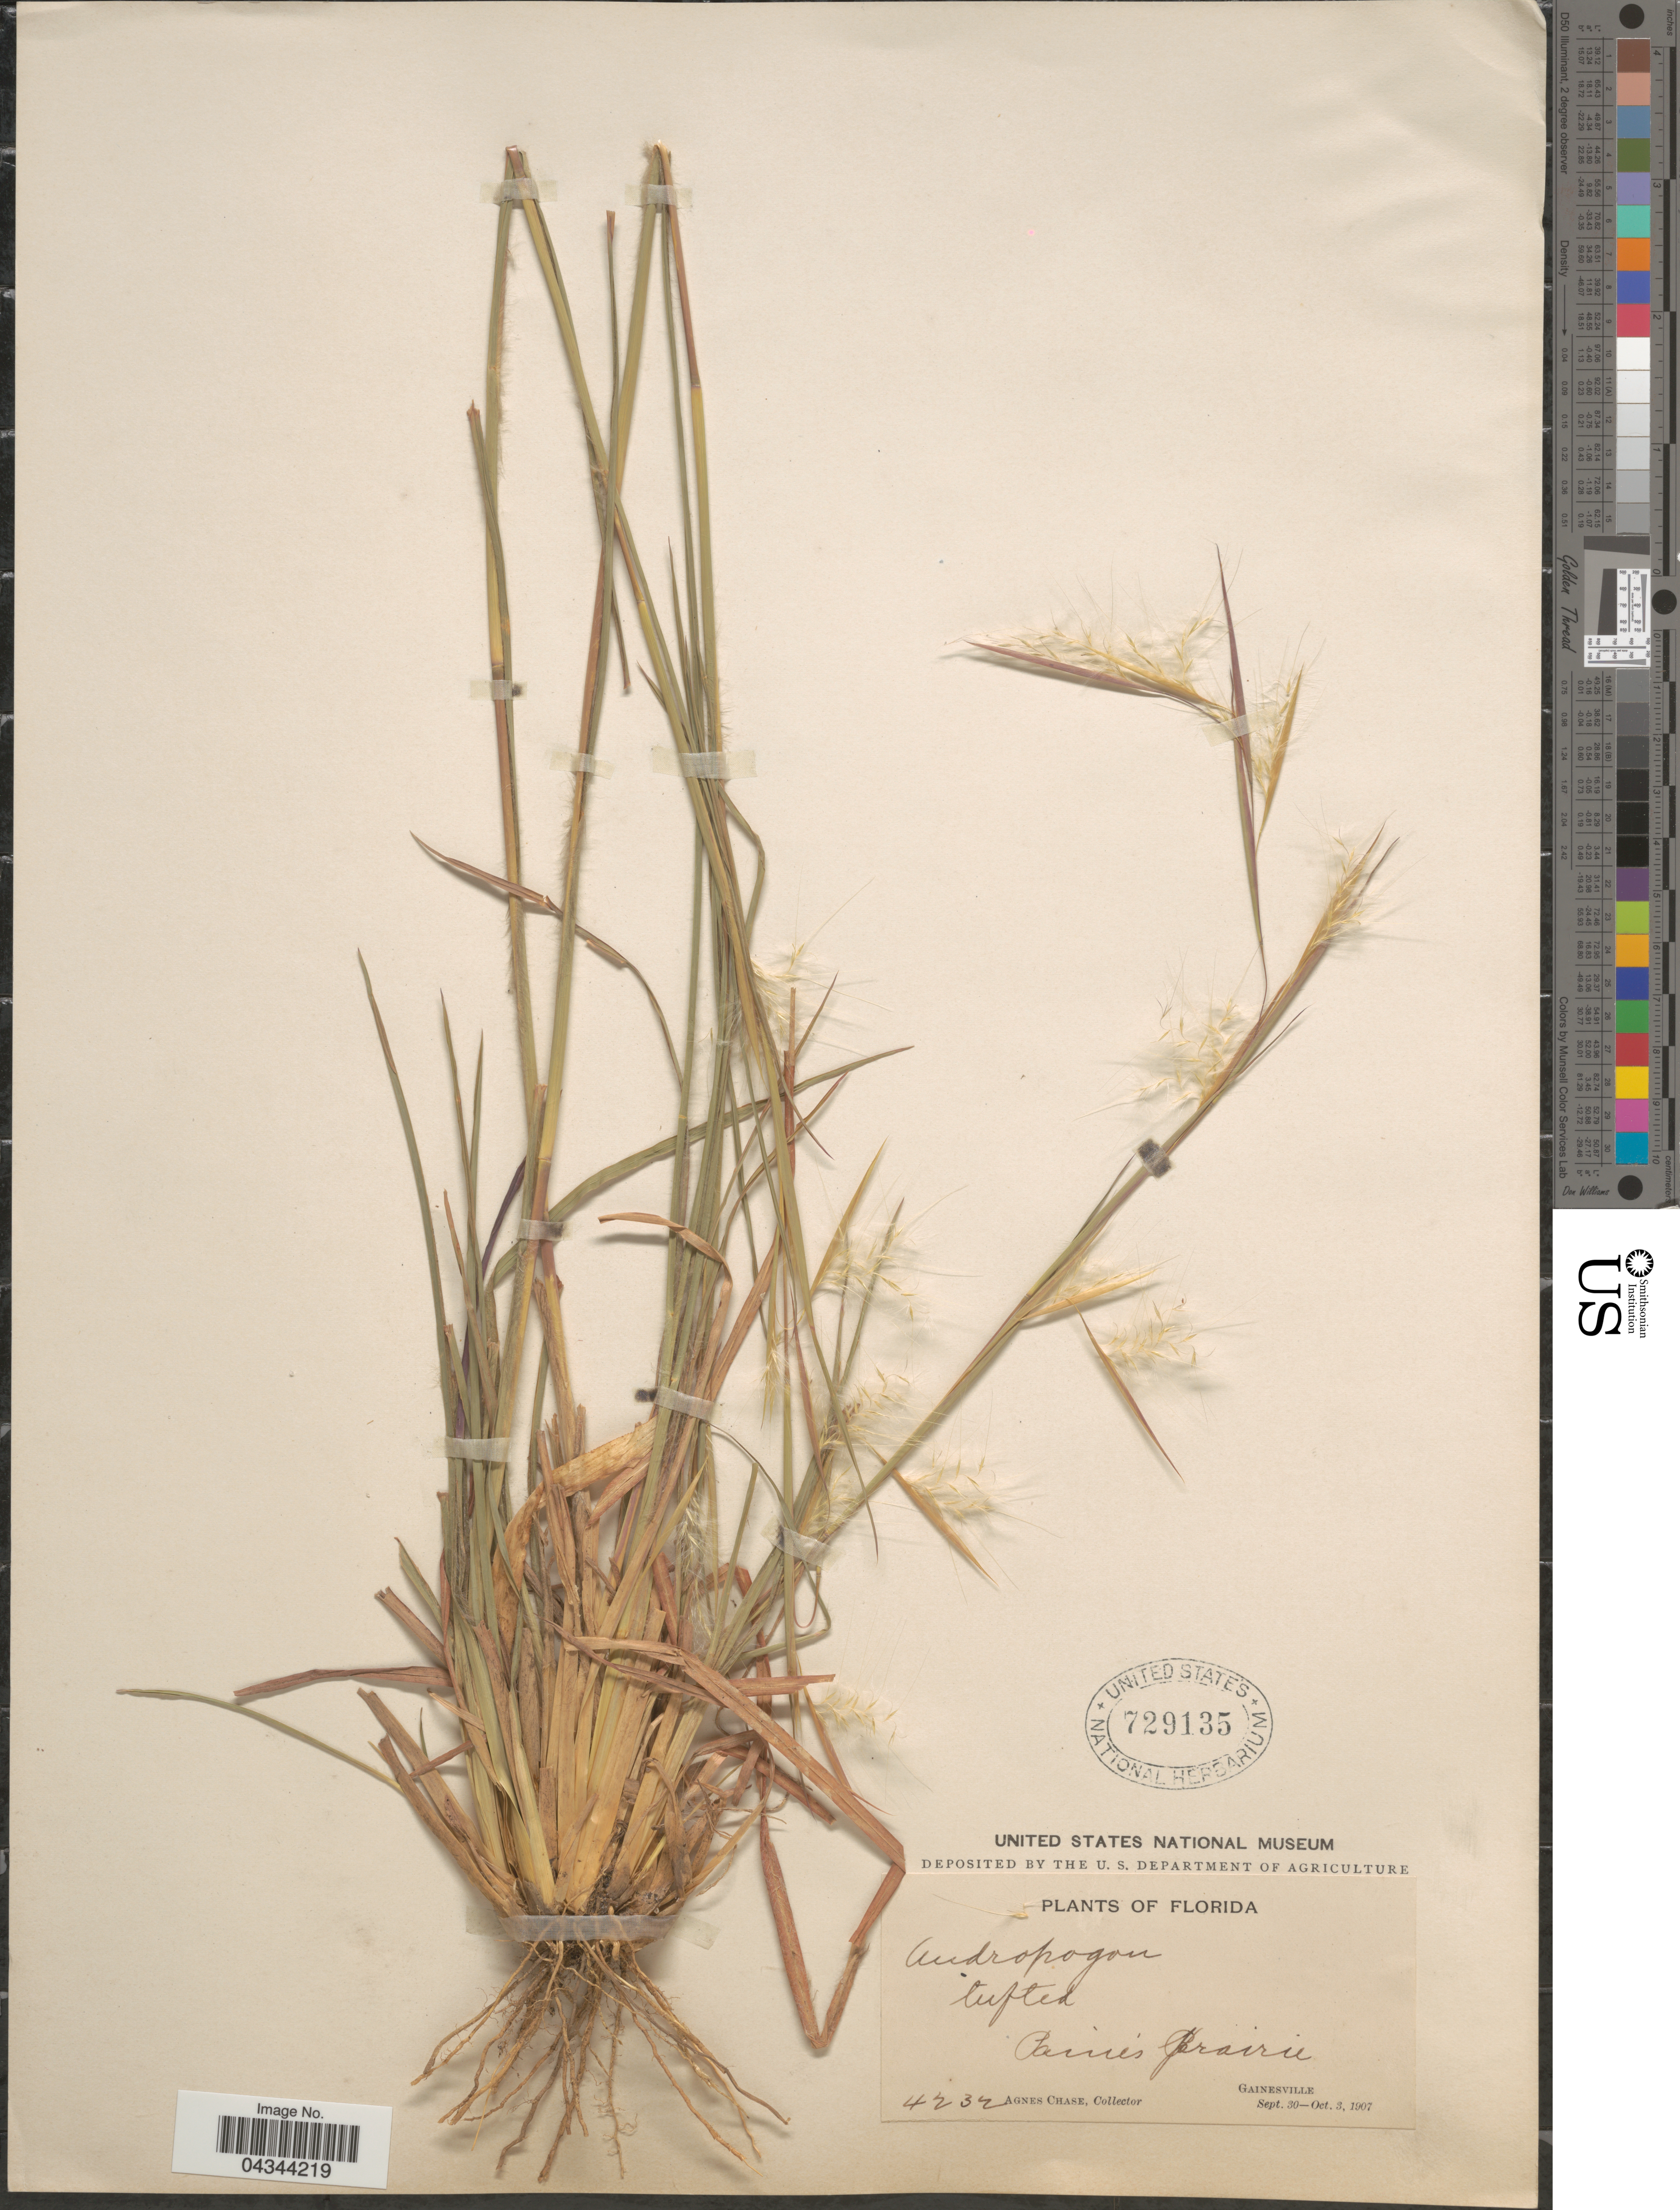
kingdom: Plantae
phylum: Tracheophyta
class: Liliopsida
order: Poales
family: Poaceae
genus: Andropogon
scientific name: Andropogon virginicus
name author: L.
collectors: A. Chase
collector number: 4232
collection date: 1907-09-30/1907-10-03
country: United States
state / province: Florida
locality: Paine's Prairie. Gainesville.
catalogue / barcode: US 729135